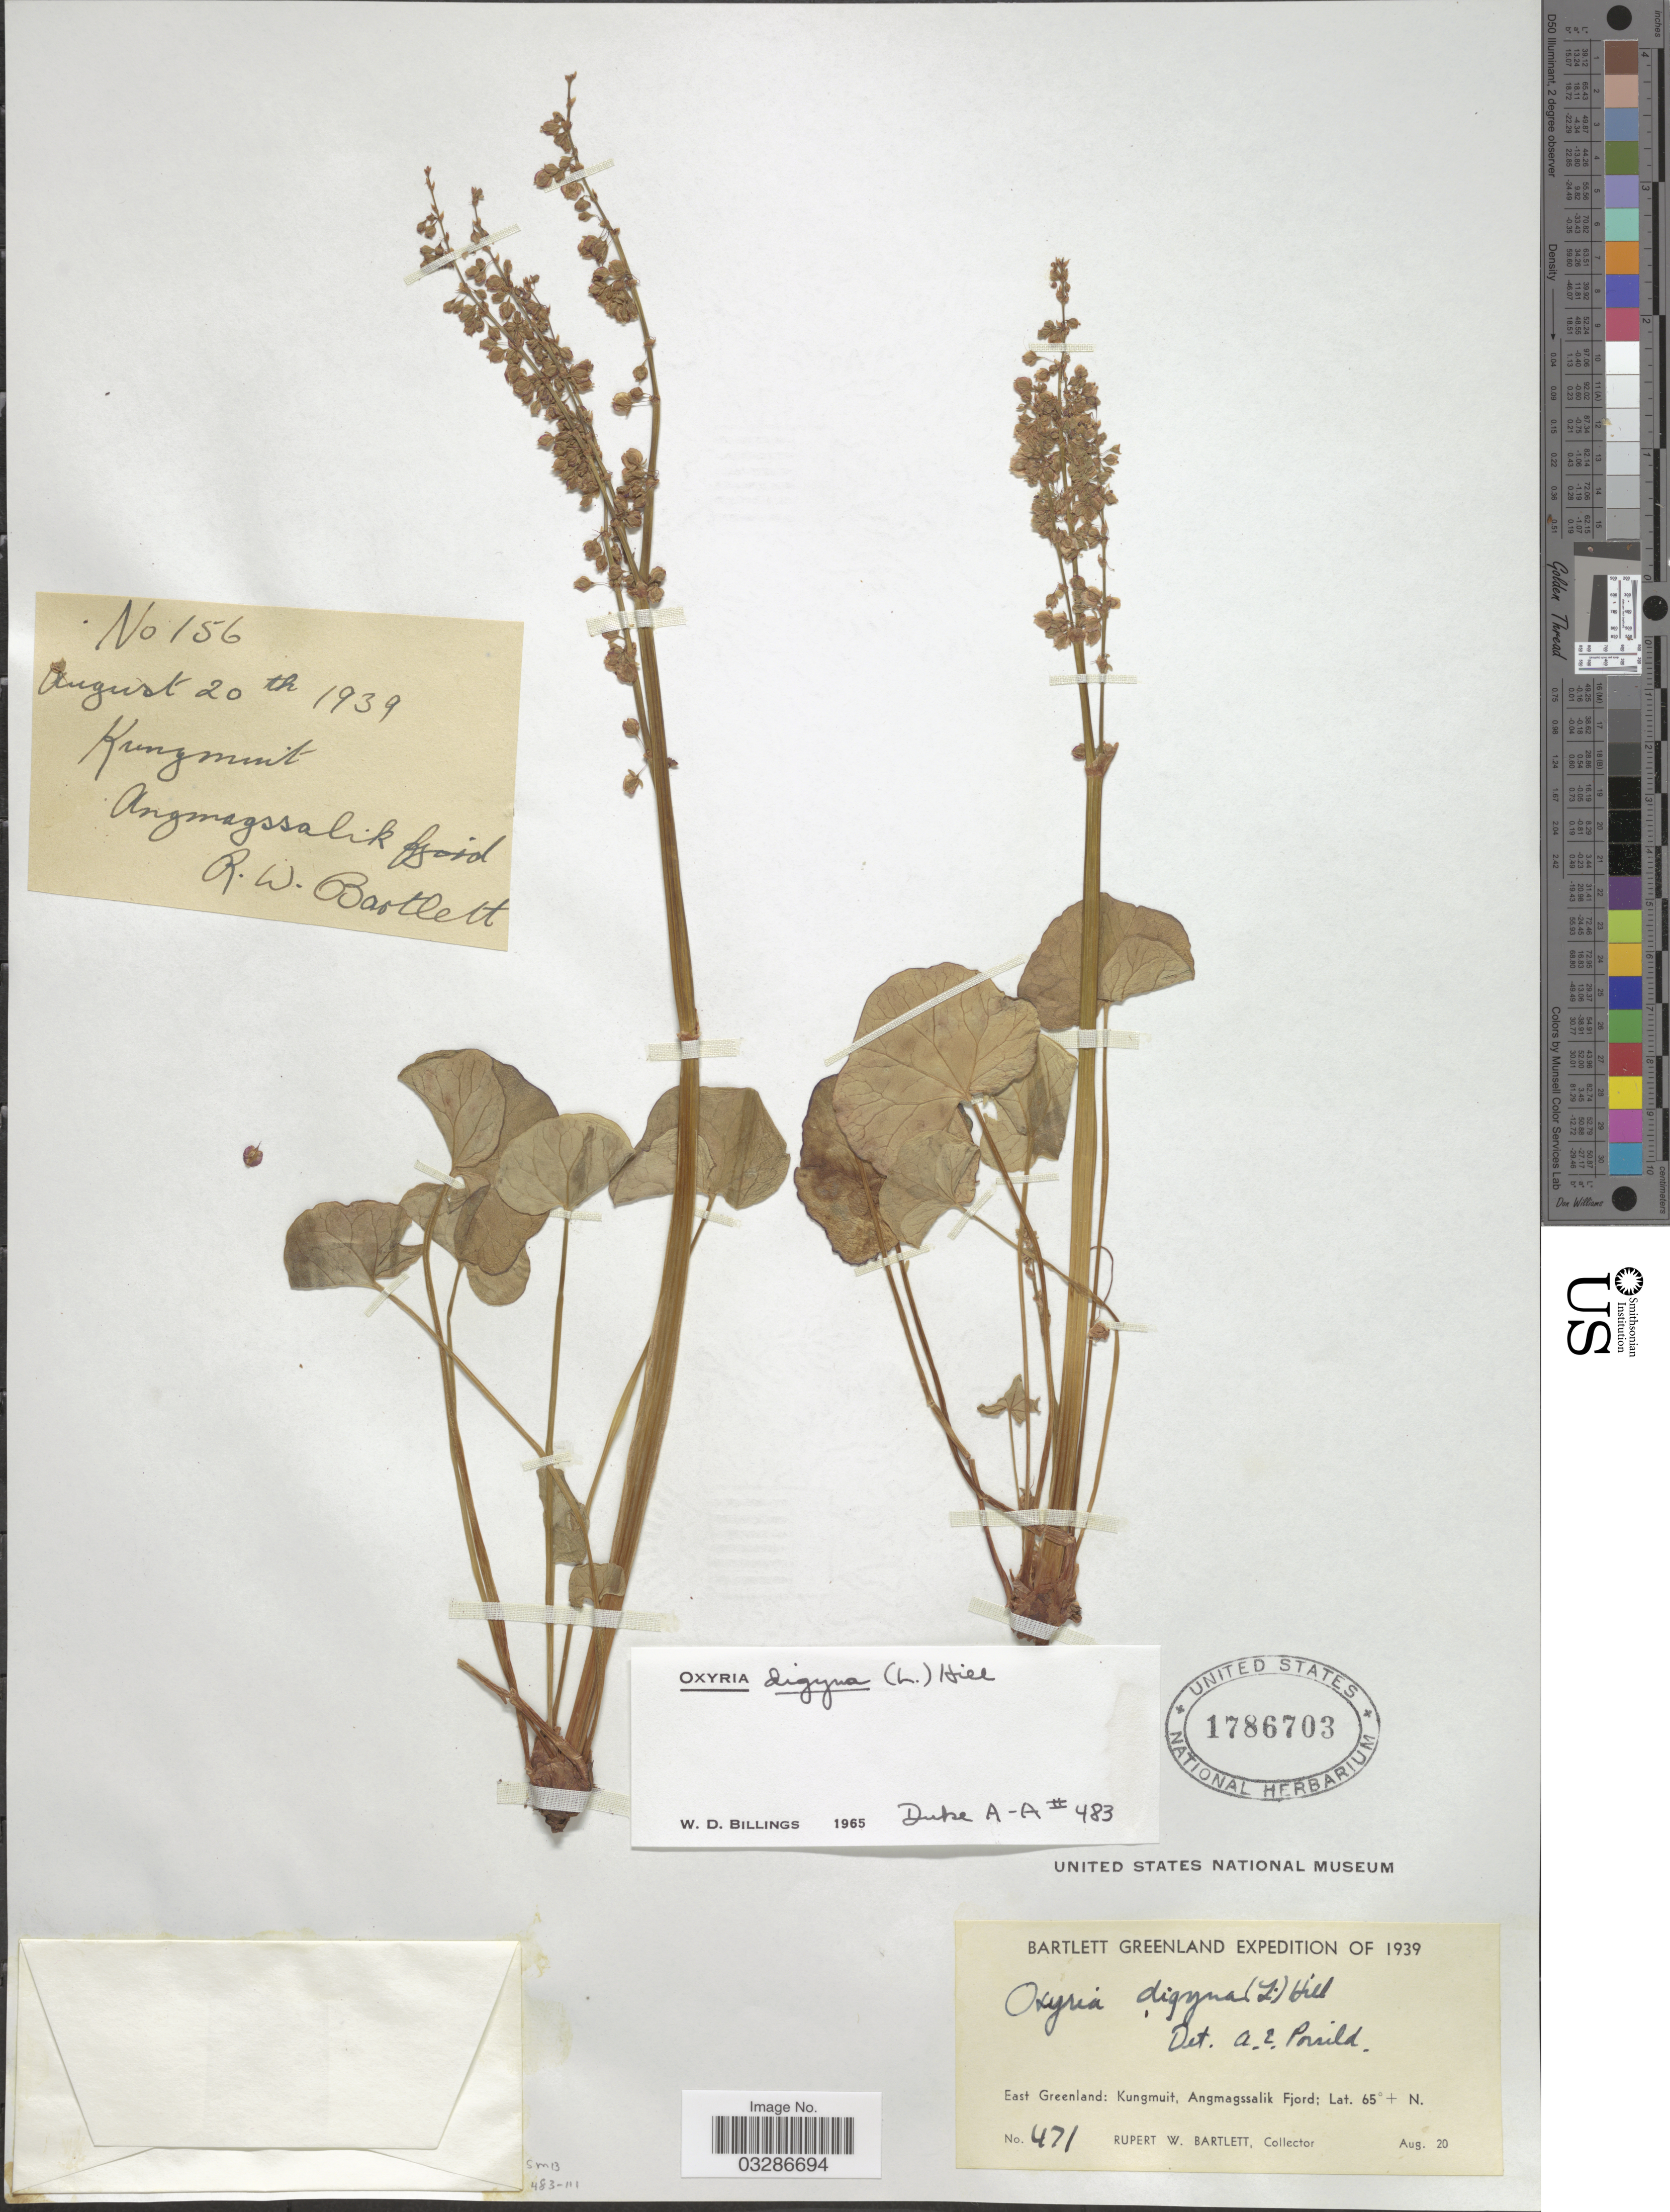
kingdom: Plantae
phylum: Tracheophyta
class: Magnoliopsida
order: Caryophyllales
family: Polygonaceae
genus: Oxyria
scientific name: Oxyria digyna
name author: (L.) Hill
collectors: R. W. Bartlett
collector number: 471/156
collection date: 1939-08-20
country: Greenland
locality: East Greenland: Kungmuit, Angmagssalik Fjord.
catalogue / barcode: US 1786703